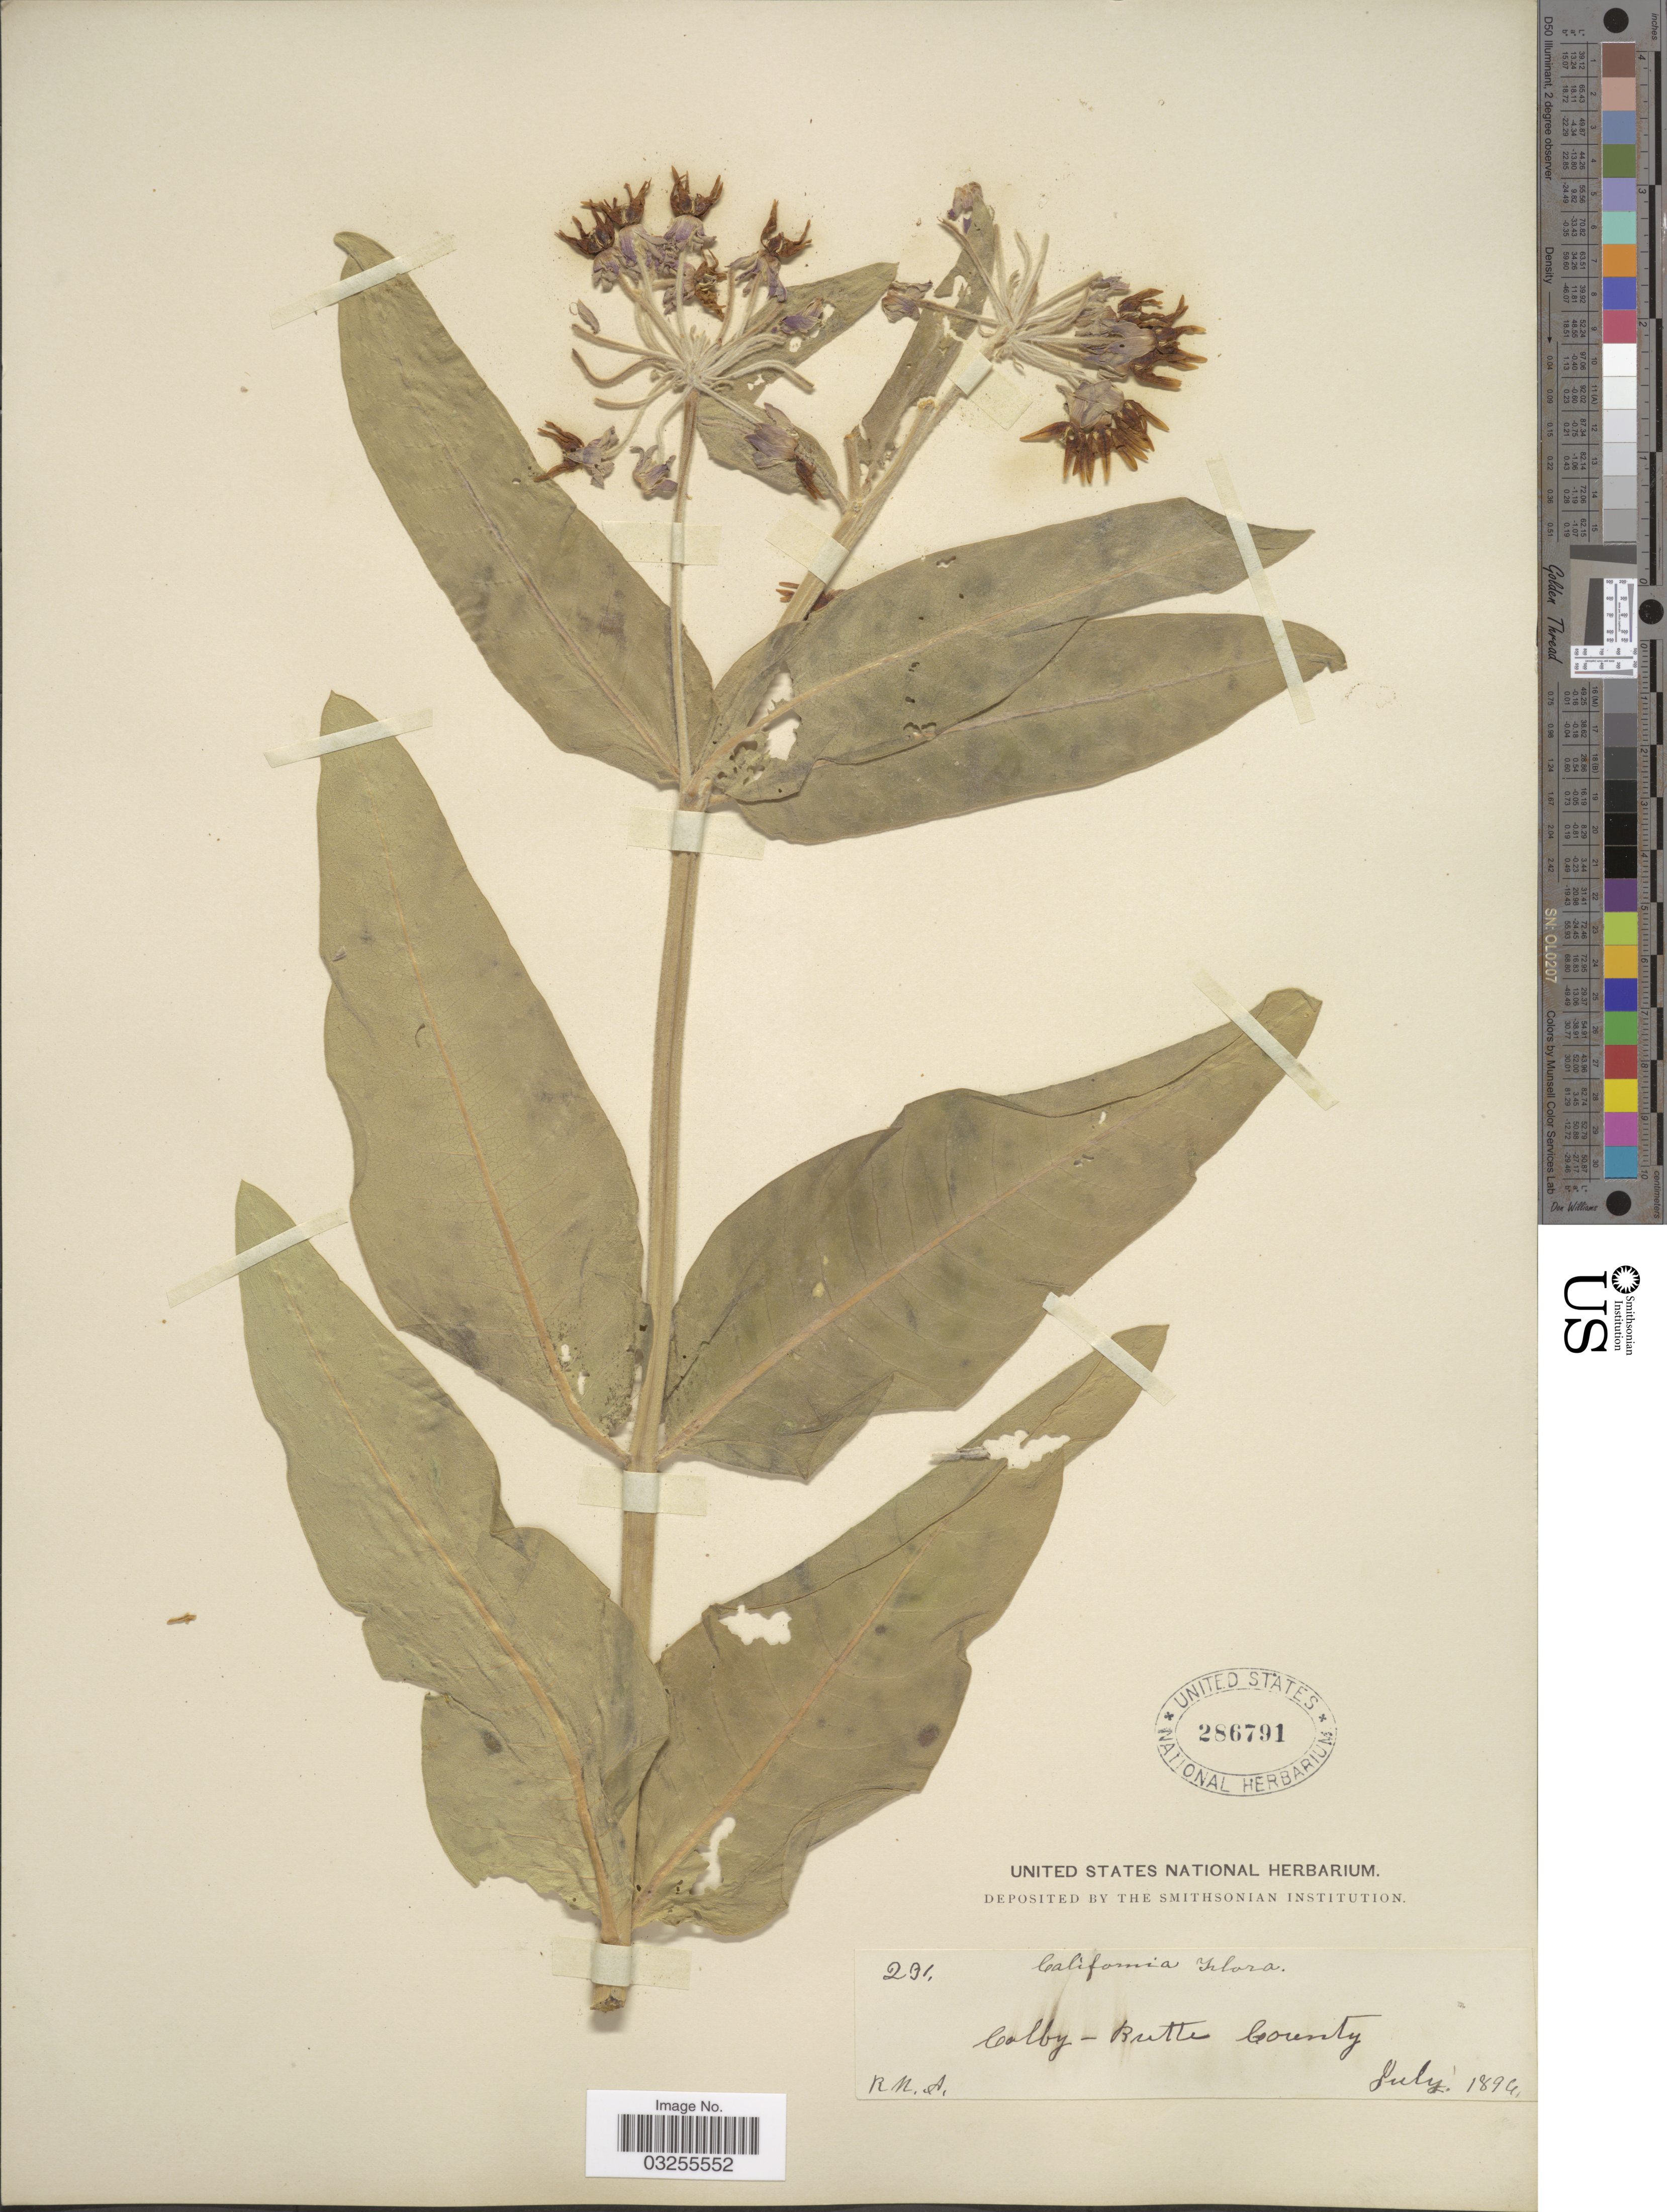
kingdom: Plantae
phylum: Tracheophyta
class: Magnoliopsida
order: Gentianales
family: Apocynaceae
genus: Asclepias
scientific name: Asclepias speciosa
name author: Torr.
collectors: R. M. A.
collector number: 231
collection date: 1894-07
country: United States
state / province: California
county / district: Butte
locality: Colby-Butte County.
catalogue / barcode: US 286791